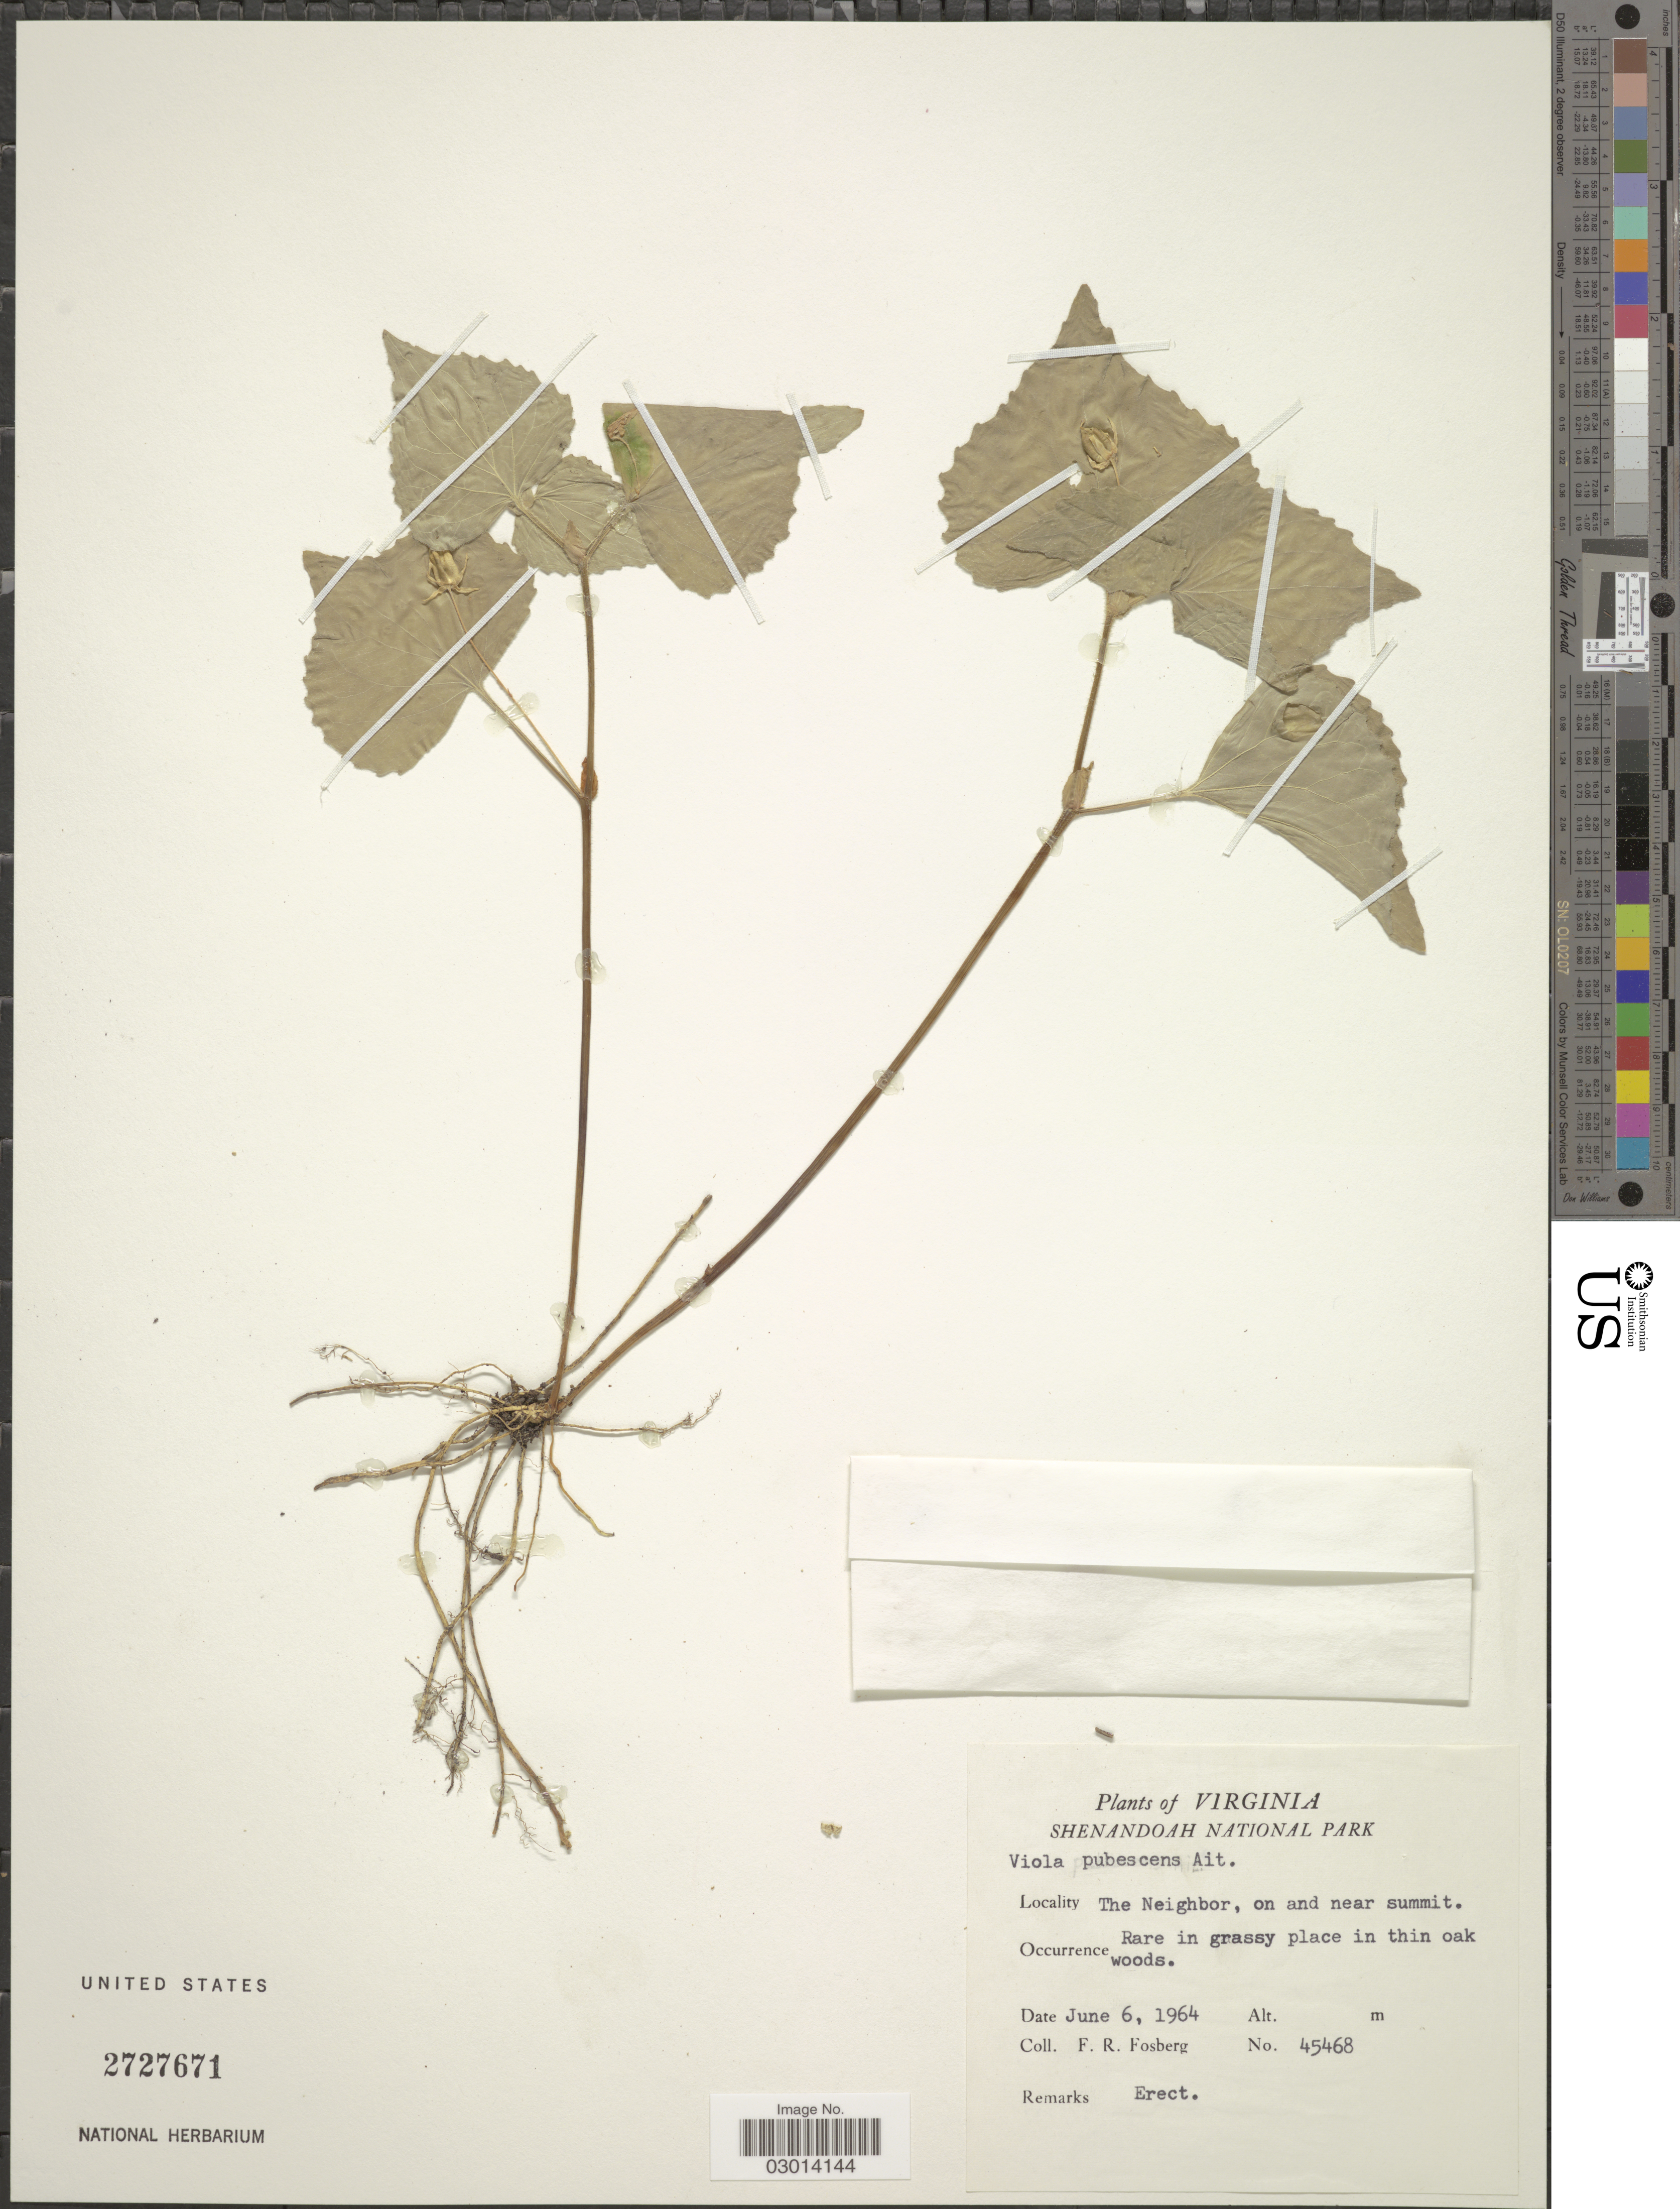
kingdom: Plantae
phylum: Tracheophyta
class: Magnoliopsida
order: Malpighiales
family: Violaceae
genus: Viola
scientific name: Viola pubescens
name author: Aiton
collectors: F. R. Fosberg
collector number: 45468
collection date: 1964-06-06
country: United States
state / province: Virginia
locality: Shenandoah National Park. The Neighbor, on and near summit.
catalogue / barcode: US 2727671